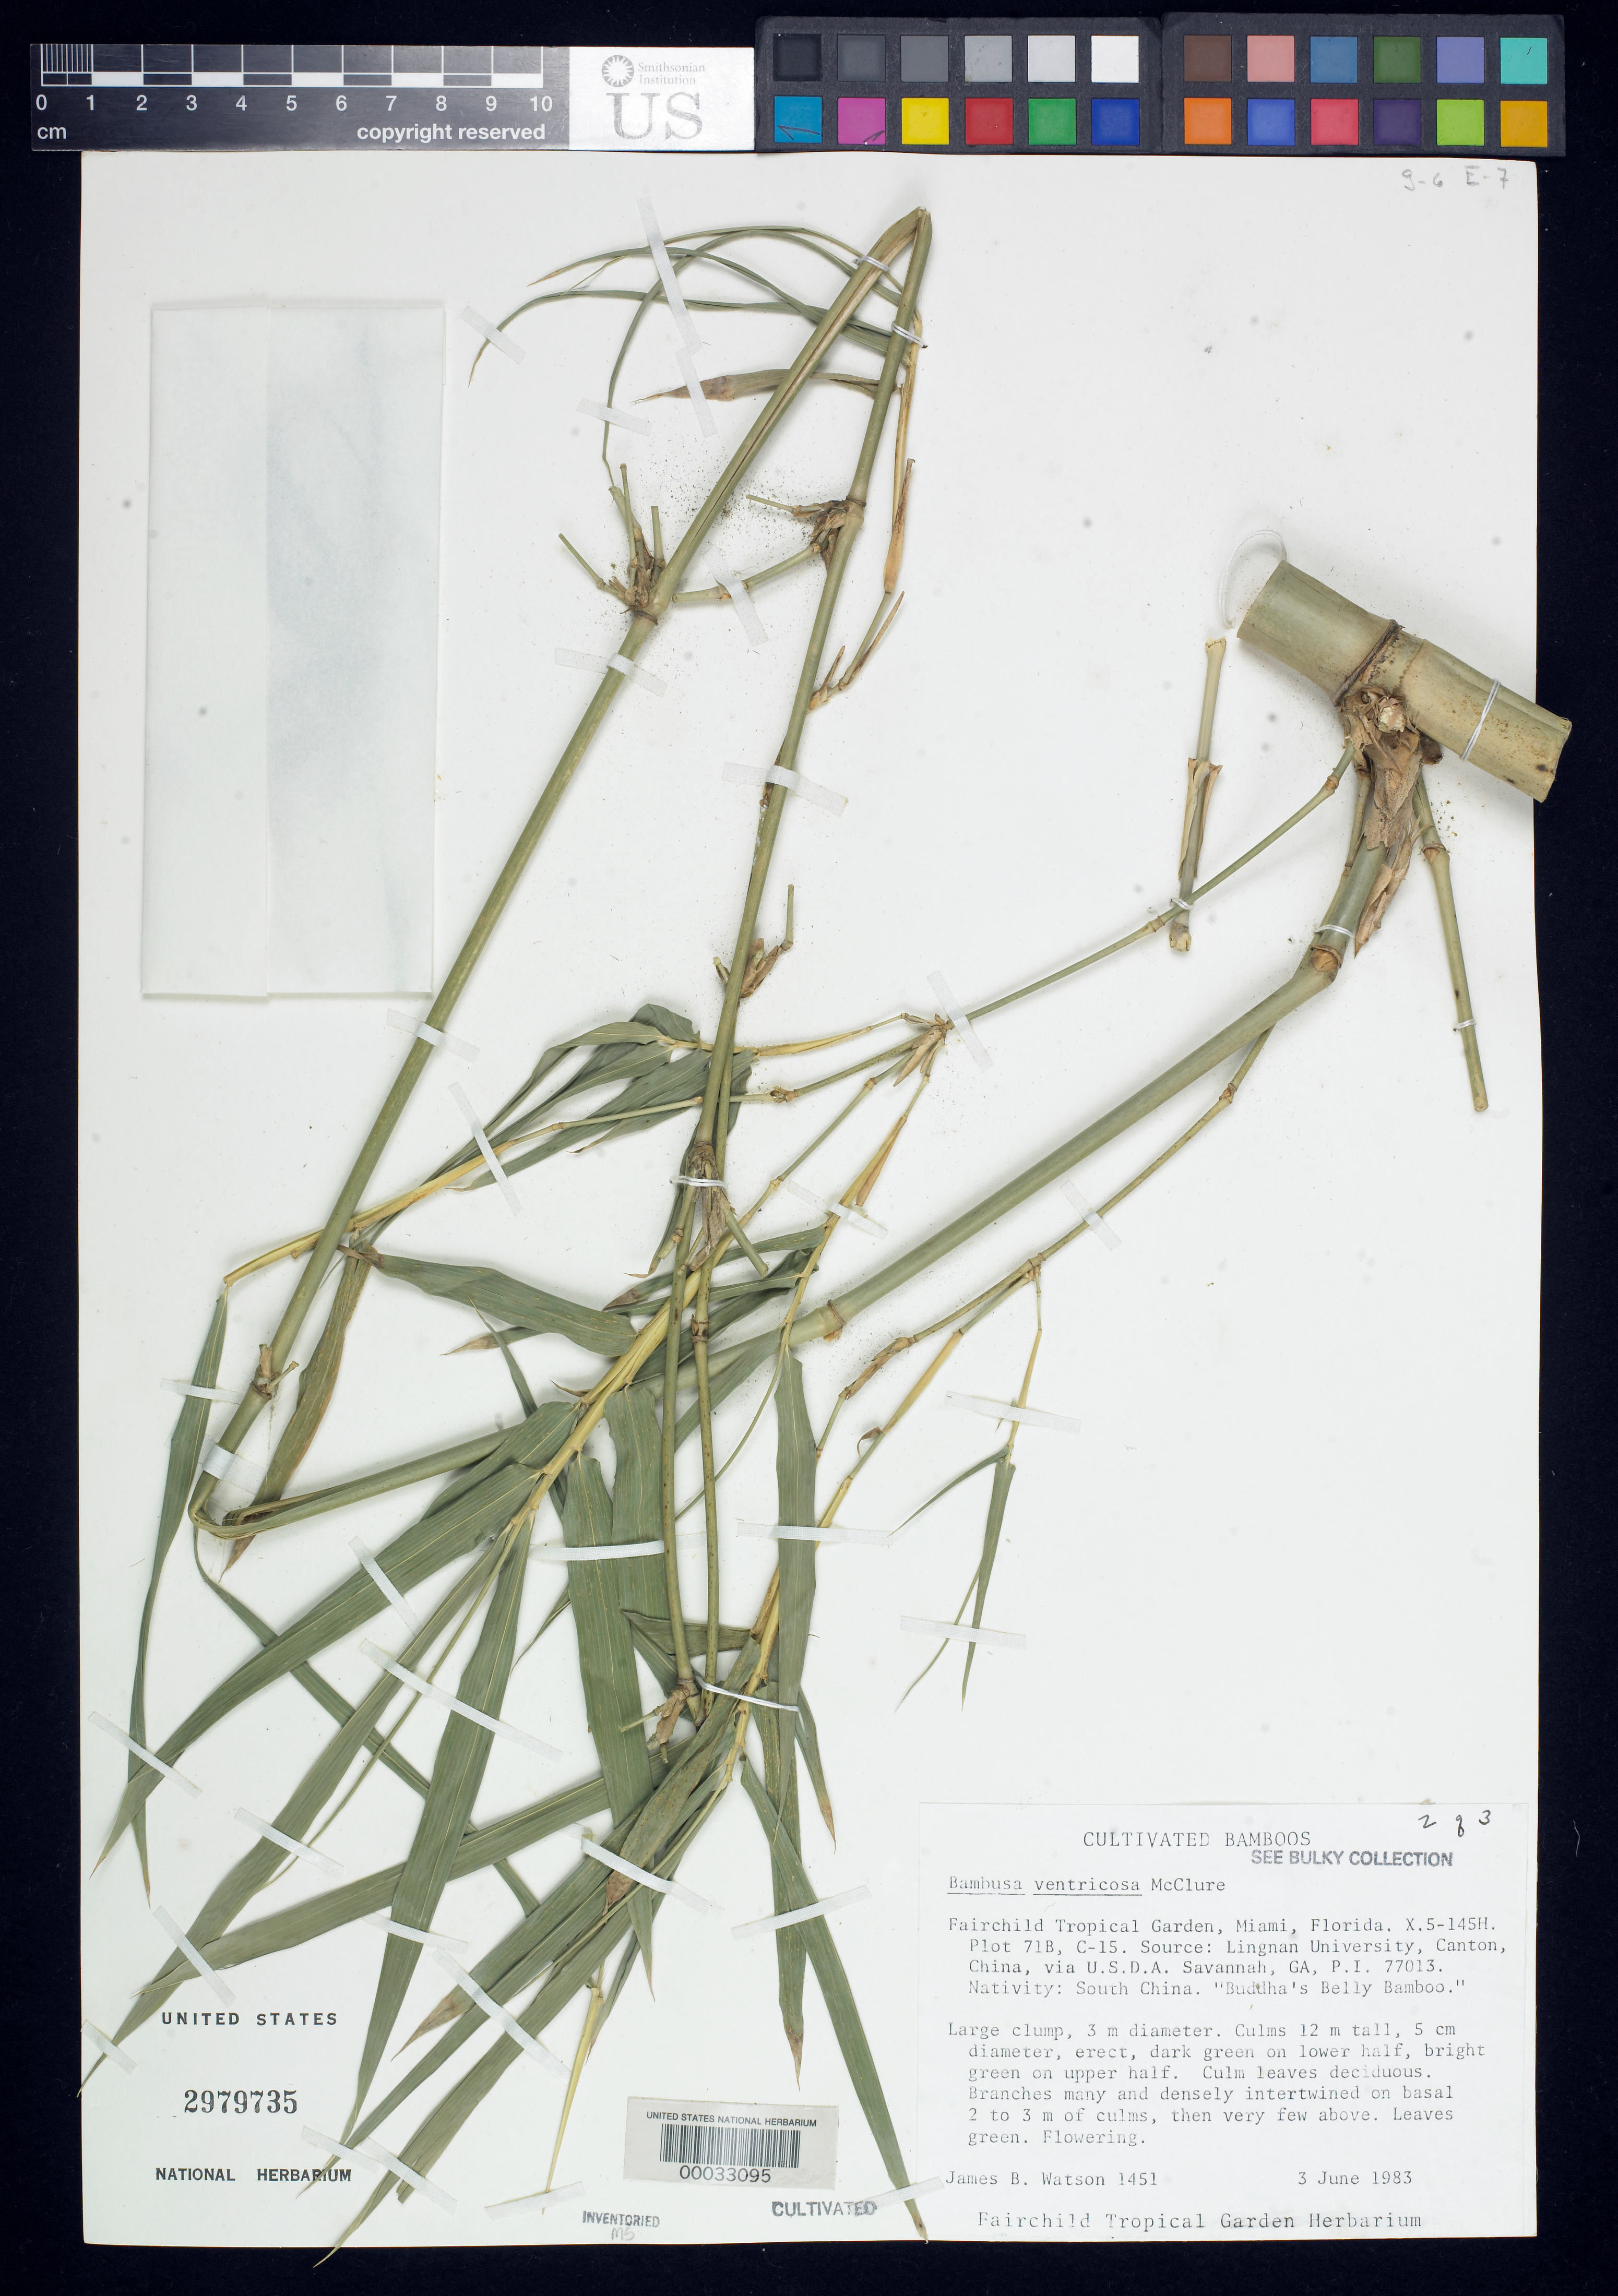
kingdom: Plantae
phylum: Tracheophyta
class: Liliopsida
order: Poales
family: Poaceae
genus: Bambusa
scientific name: Bambusa ventricosa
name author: McClure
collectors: J. B. Watson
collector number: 1451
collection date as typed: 03 Jan 1983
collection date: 1983-01-03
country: United States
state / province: Florida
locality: Fairchild tropical gardens miami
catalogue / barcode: US 2979735